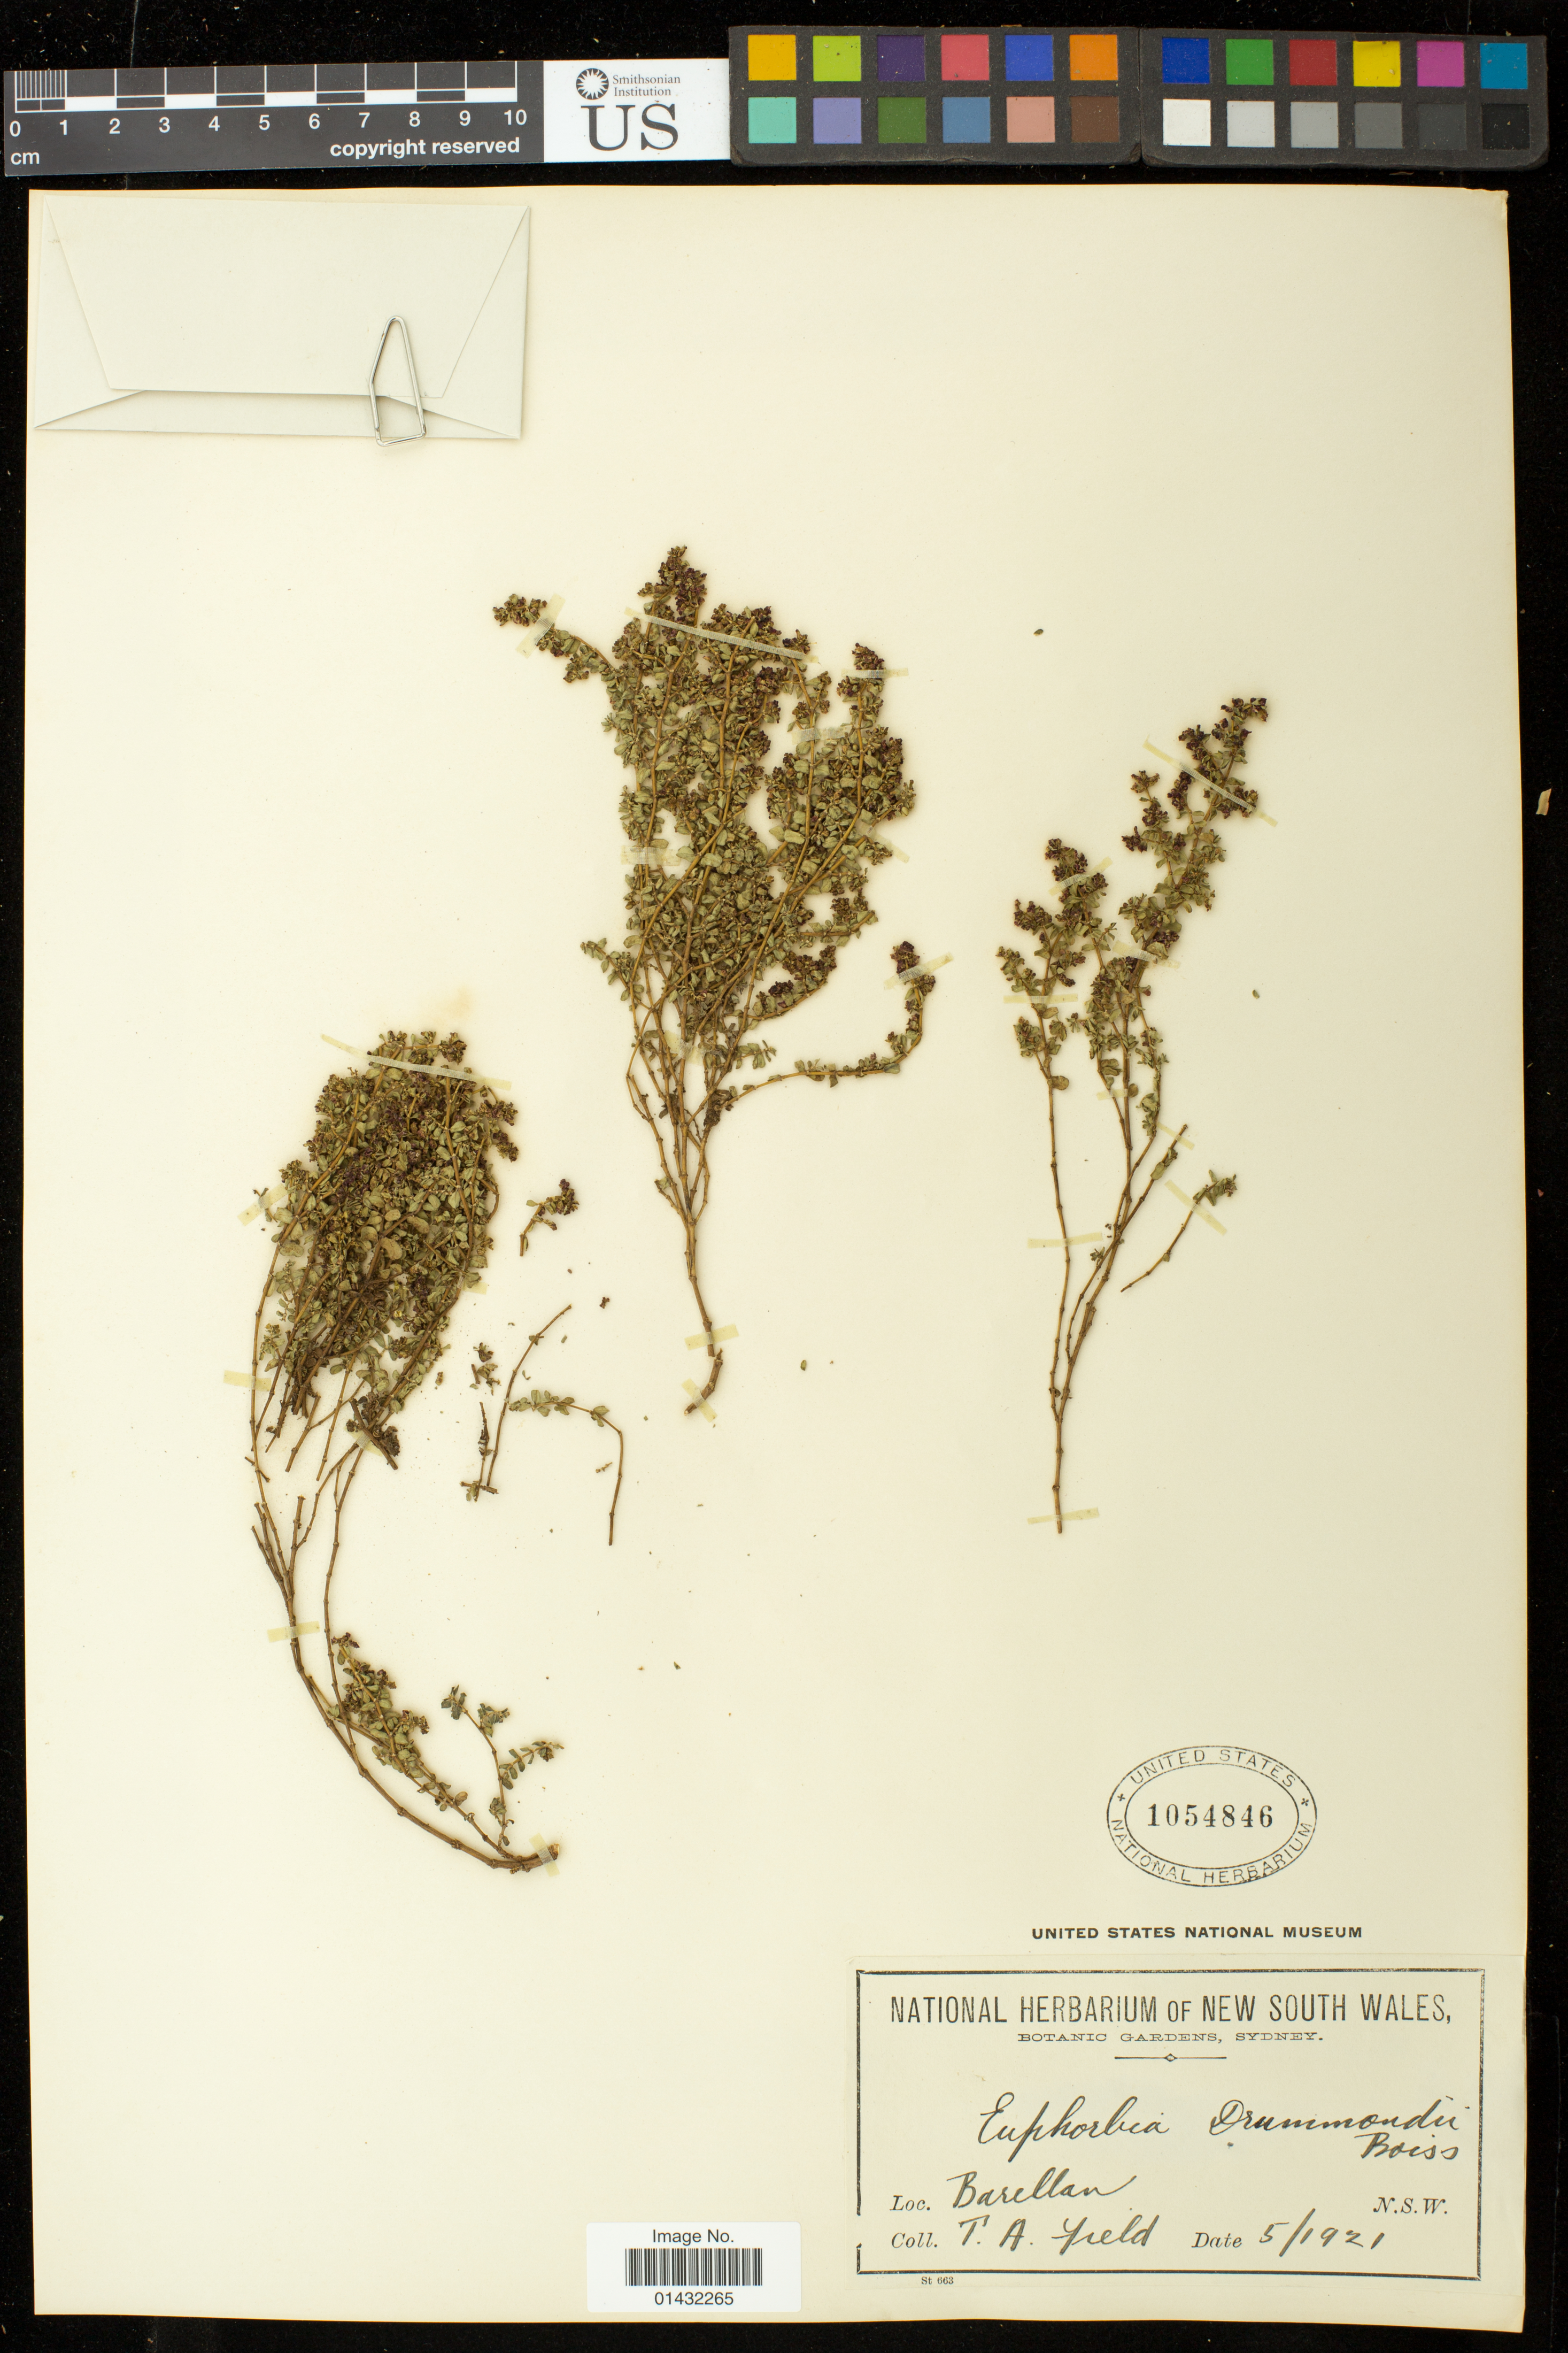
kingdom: Plantae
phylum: Tracheophyta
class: Magnoliopsida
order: Malpighiales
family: Euphorbiaceae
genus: Euphorbia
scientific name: Euphorbia drummondii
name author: Boiss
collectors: T. Field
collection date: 1921-05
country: Australia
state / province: New South Wales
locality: Barellan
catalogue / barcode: US 1054846